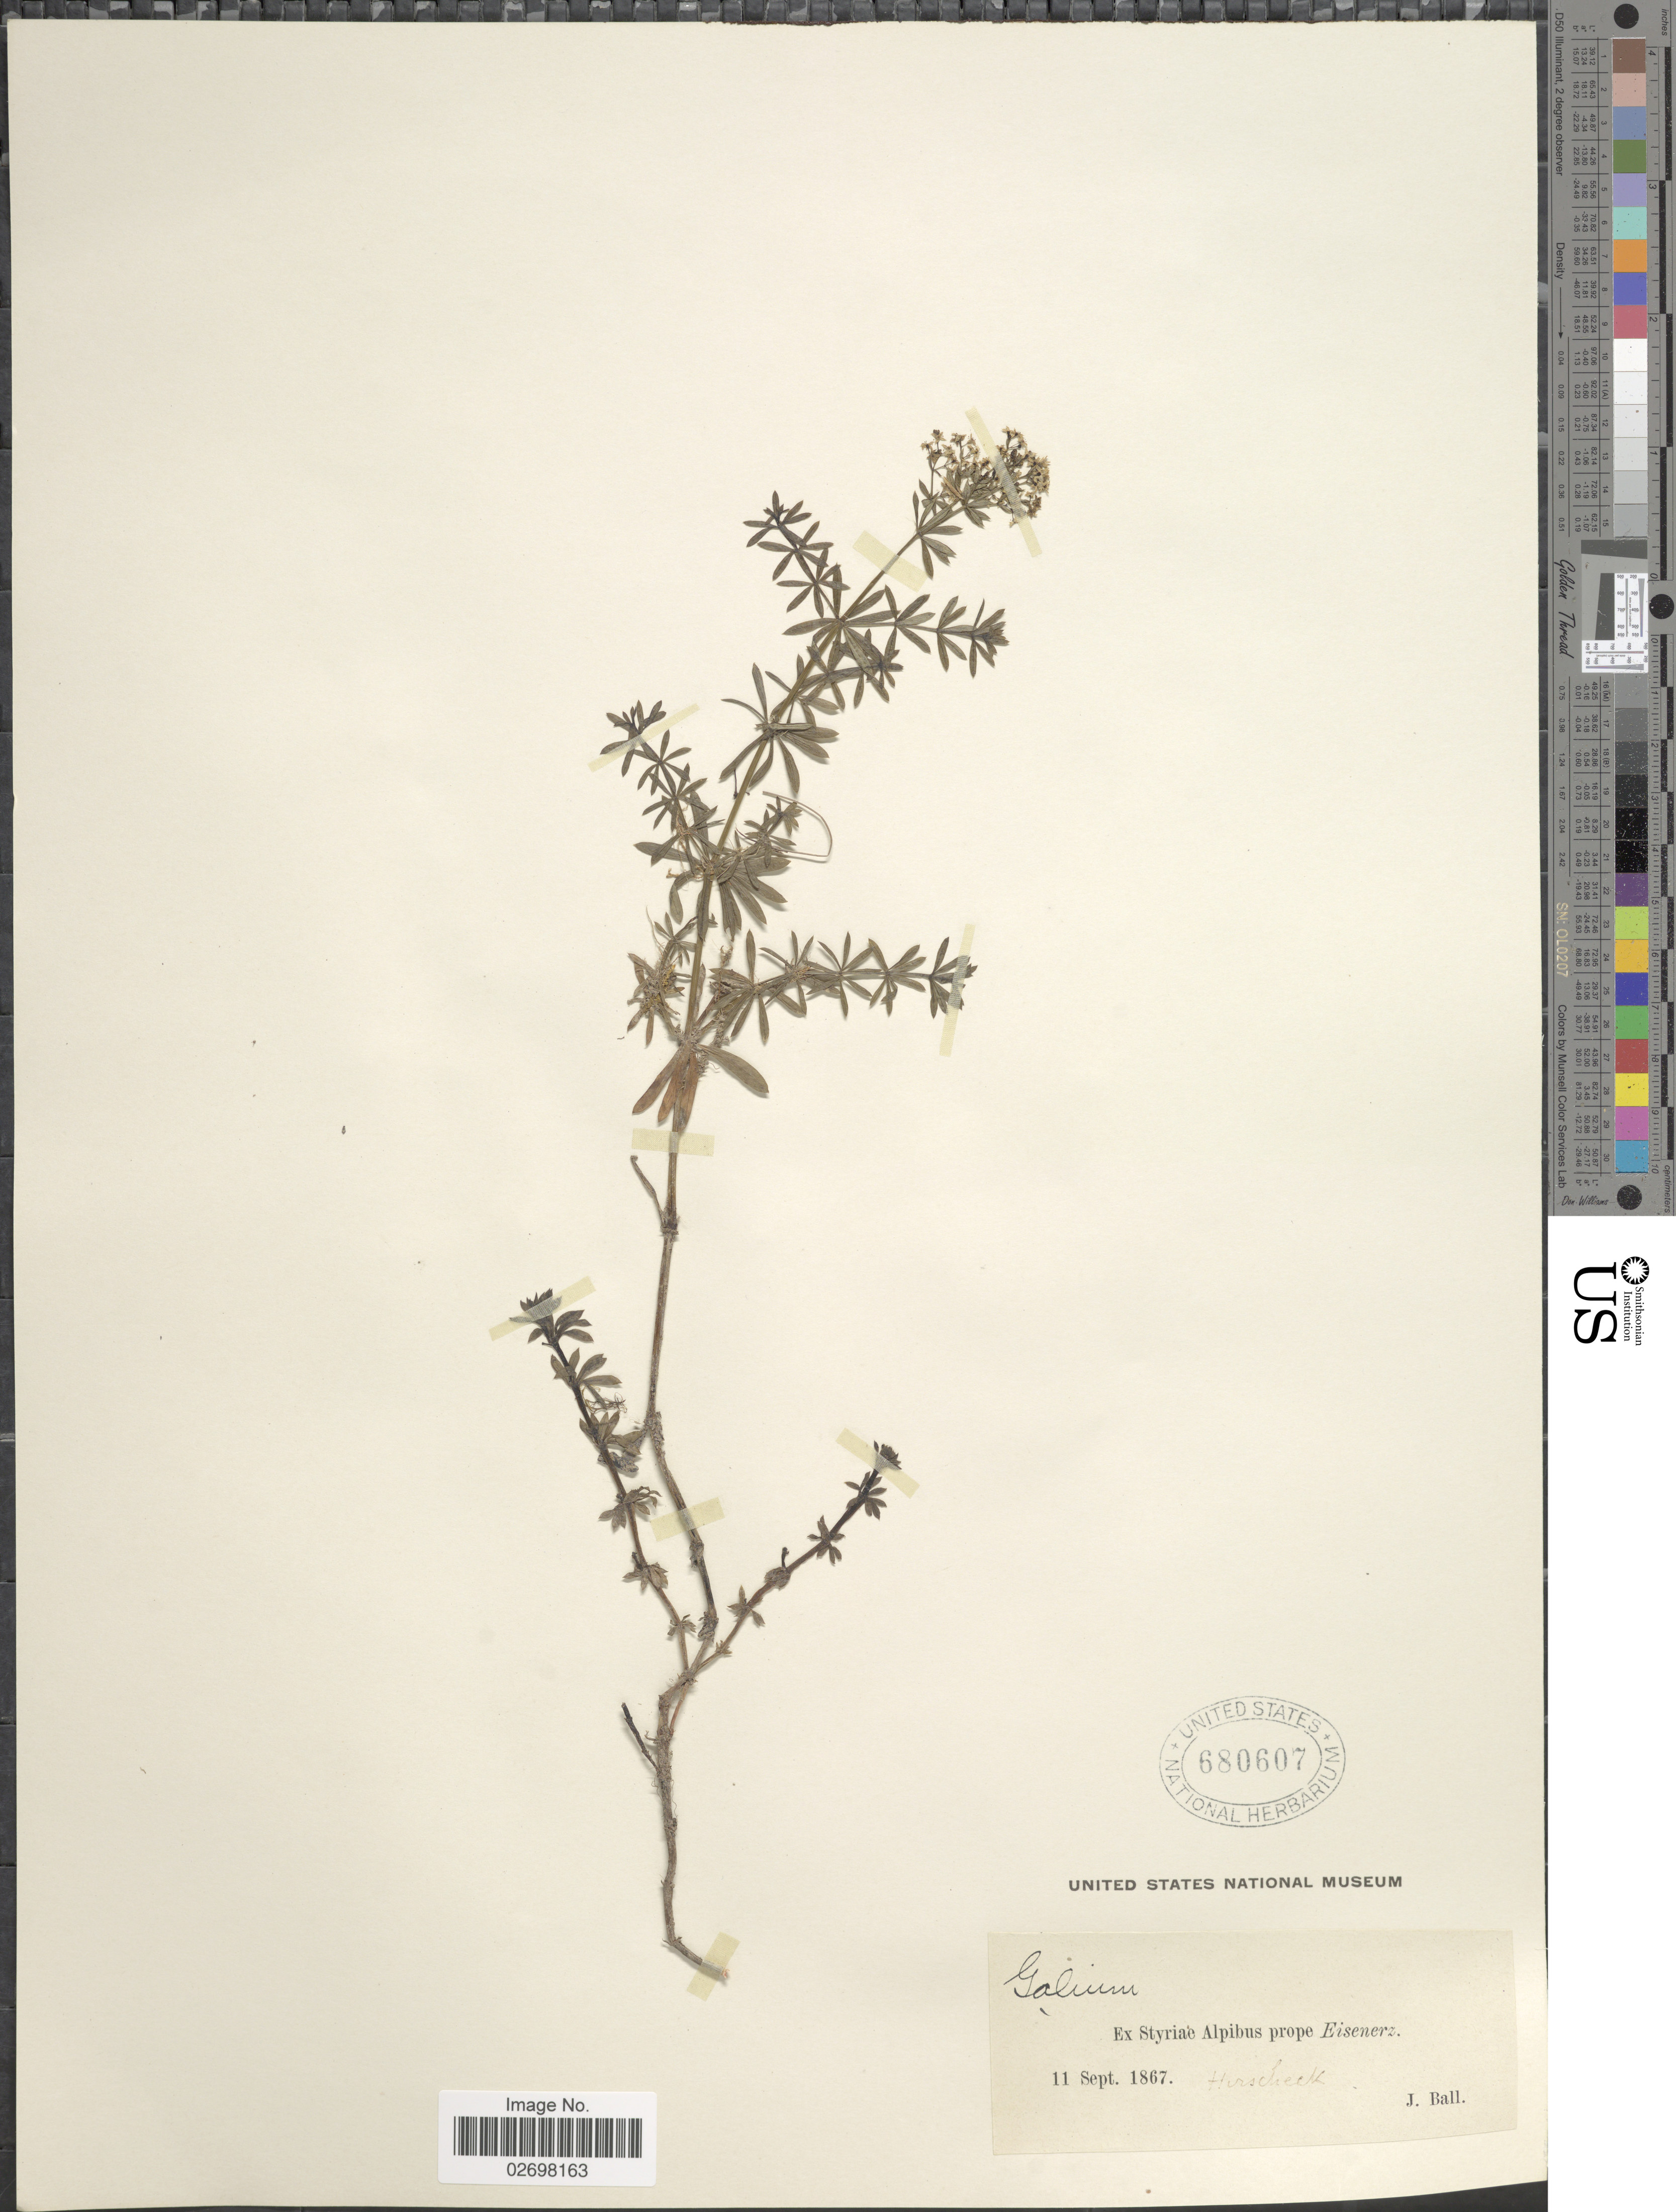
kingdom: Plantae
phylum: Tracheophyta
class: Magnoliopsida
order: Gentianales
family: Rubiaceae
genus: Galium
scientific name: Galium sp.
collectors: J. Ball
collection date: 1867-09-11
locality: Styriae Alpibus prope Eisenerz, Hirscheck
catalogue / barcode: US 680607